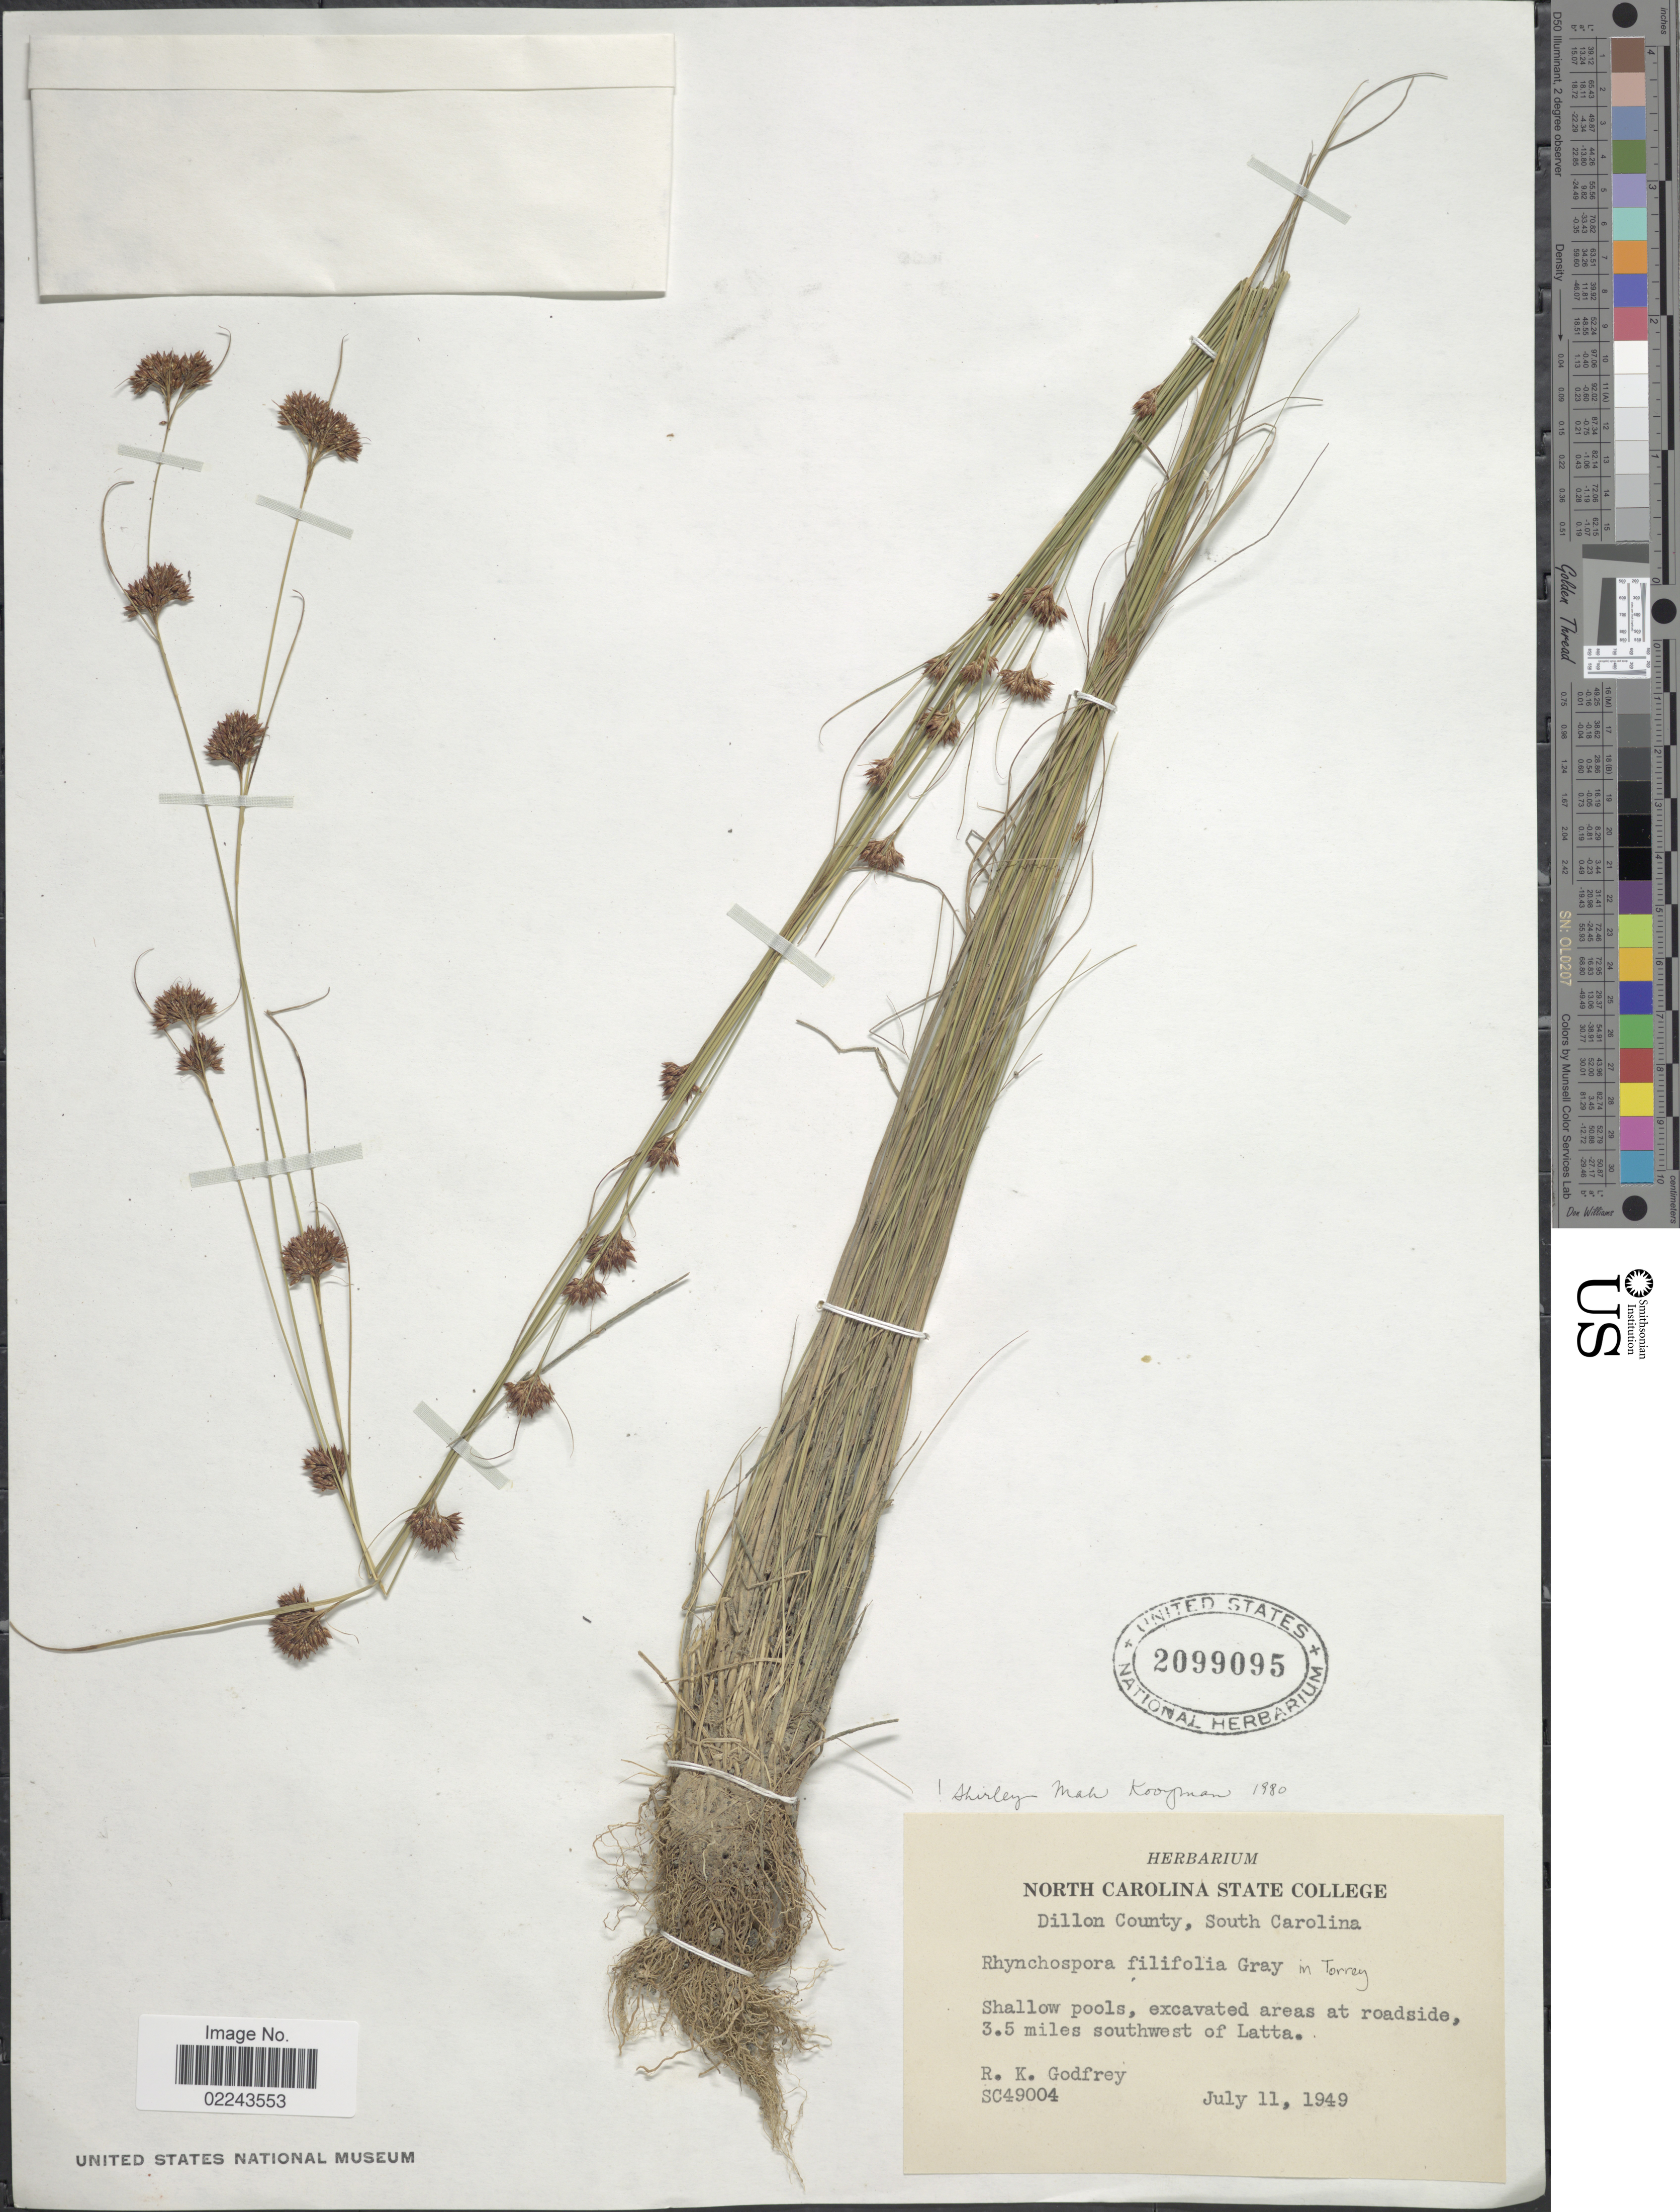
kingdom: Plantae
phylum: Tracheophyta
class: Liliopsida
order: Poales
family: Cyperaceae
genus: Rhynchospora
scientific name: Rhynchospora filifolia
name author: A. Gray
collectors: R. K. Godfrey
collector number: SC49004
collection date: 1949-07-11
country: United States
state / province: South Carolina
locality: Dillon County, 3.5 miles southwest of Latta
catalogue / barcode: US 2099095